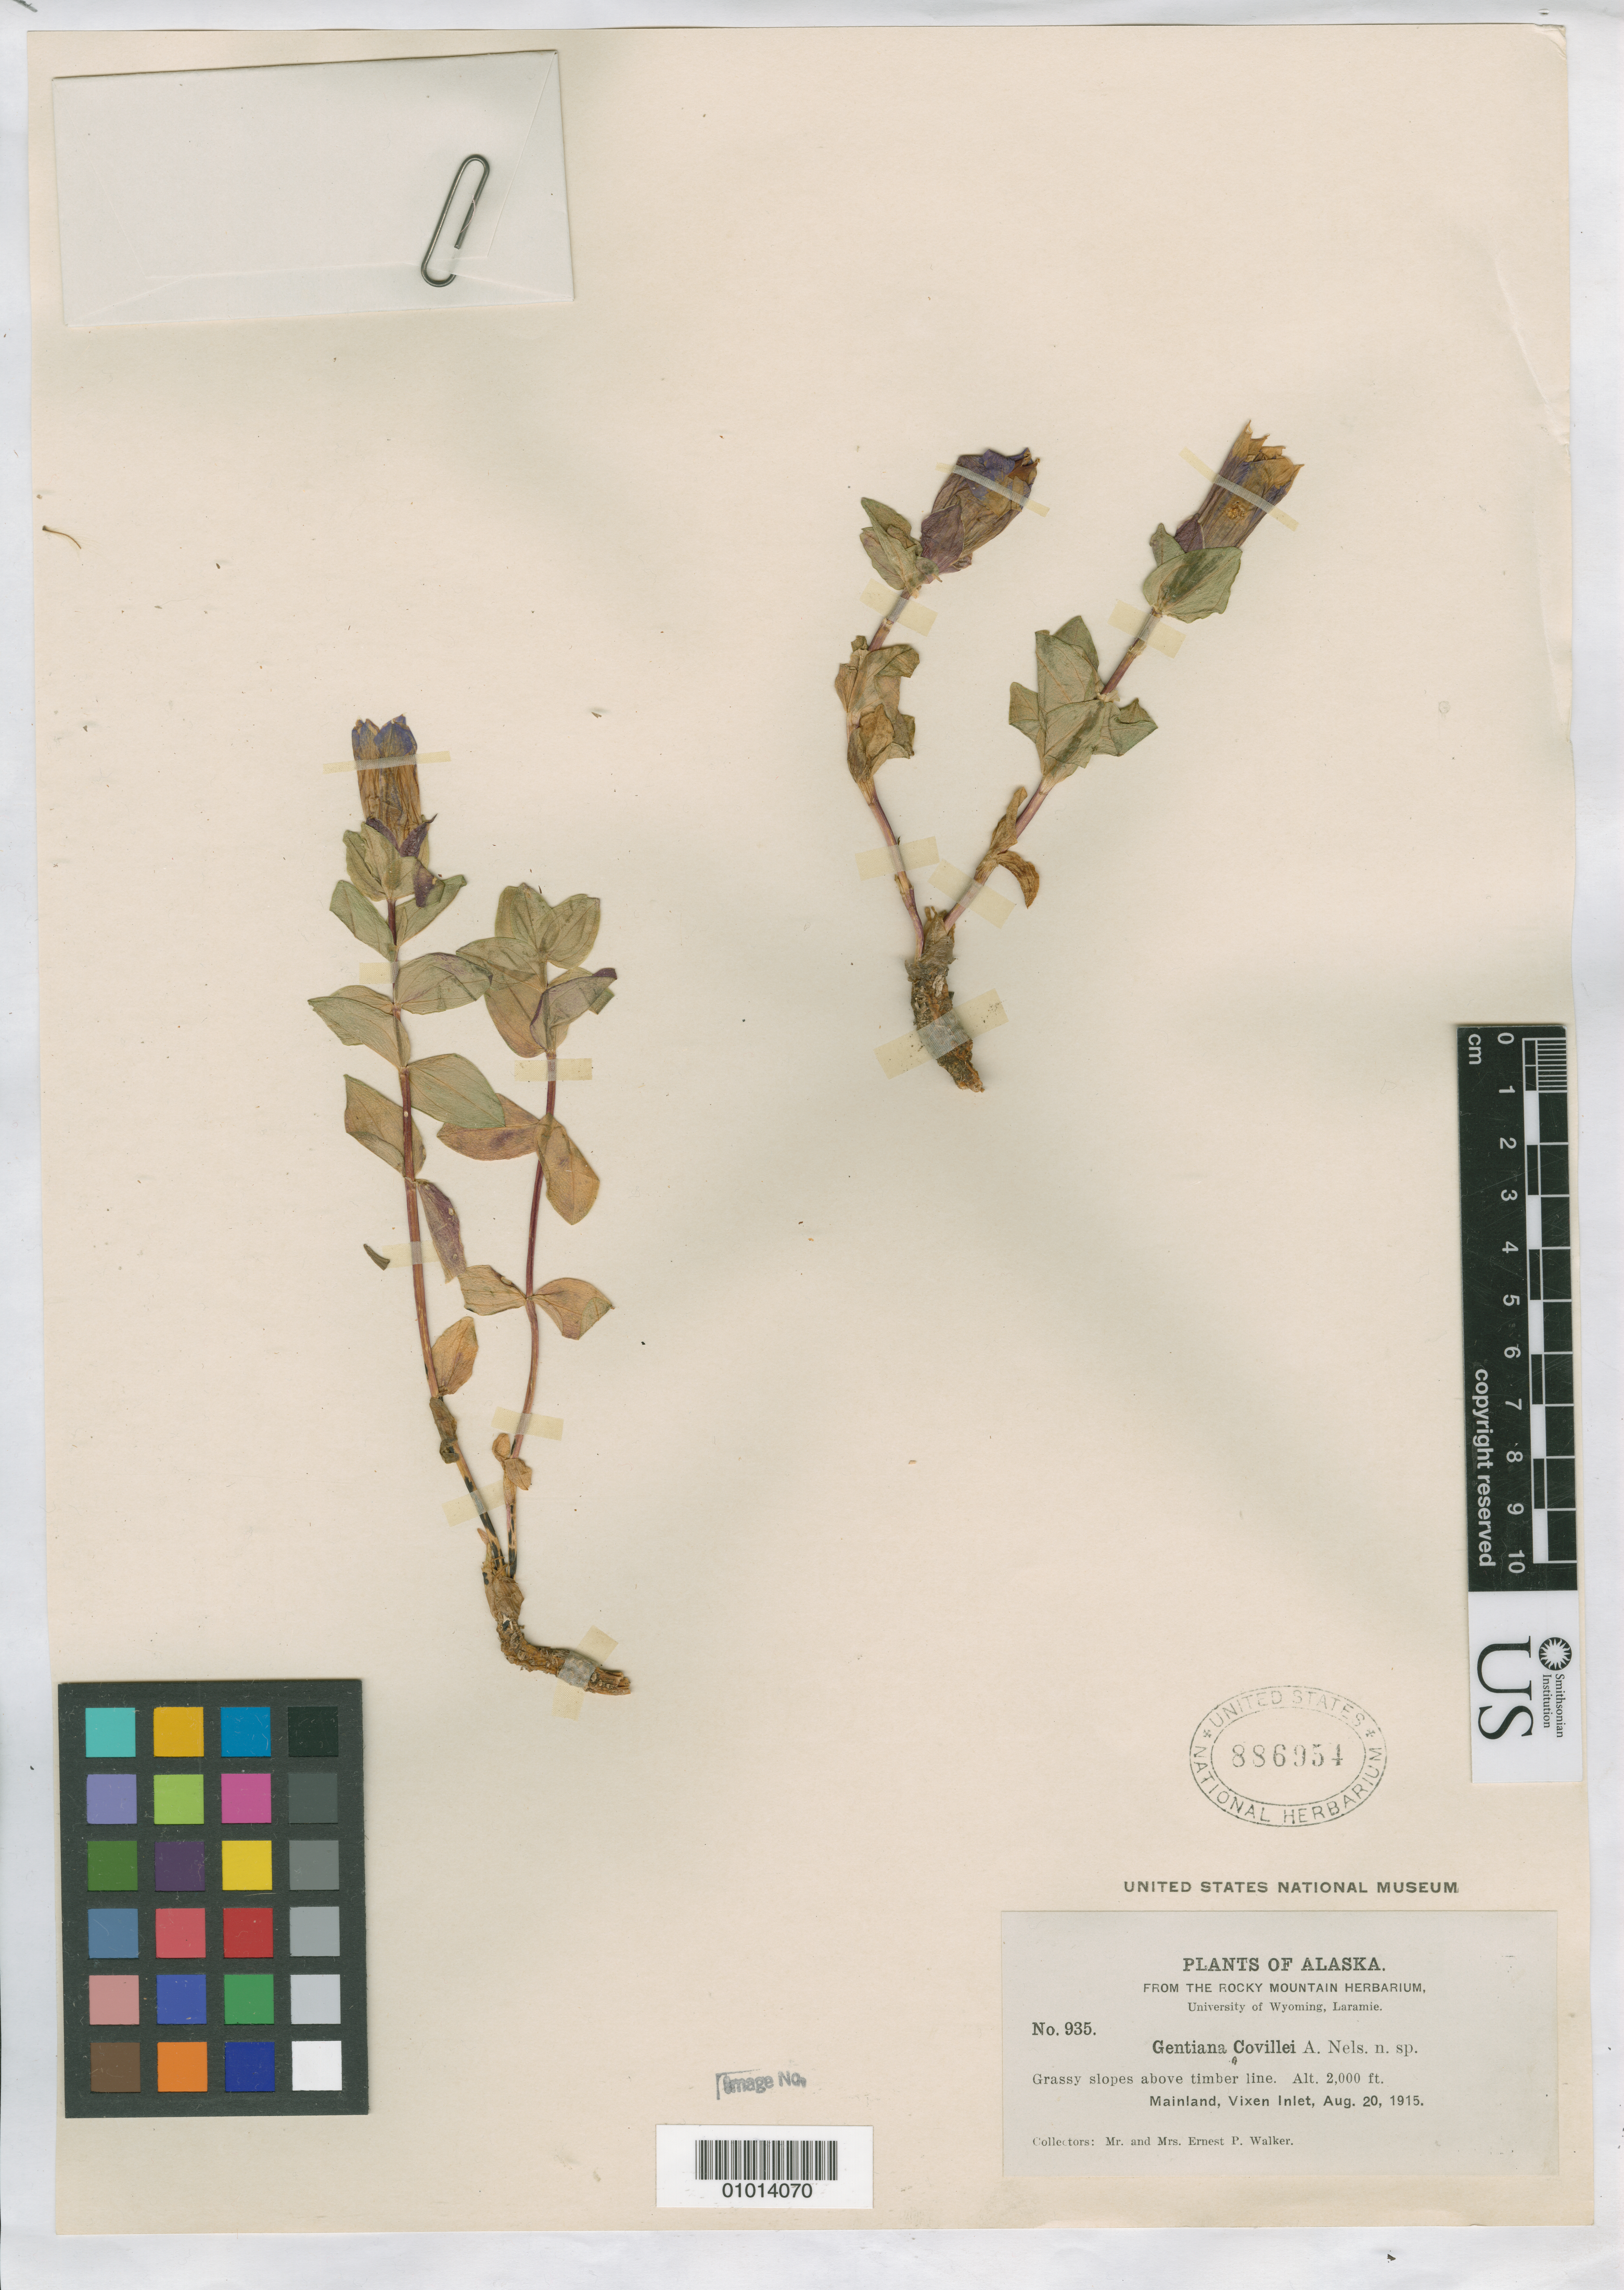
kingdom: Plantae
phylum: Tracheophyta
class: Magnoliopsida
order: Gentianales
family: Gentianaceae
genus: Gentiana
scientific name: Gentiana covillei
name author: A. Nelson & J.F. Macbr.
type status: Isotype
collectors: E. Walker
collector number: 935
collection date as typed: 20 Aug 1915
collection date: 1915-08-20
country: United States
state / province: Alaska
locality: Mainland, Vixen Inlet.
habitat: Grassy slopes above timber line.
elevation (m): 610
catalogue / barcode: US 886954